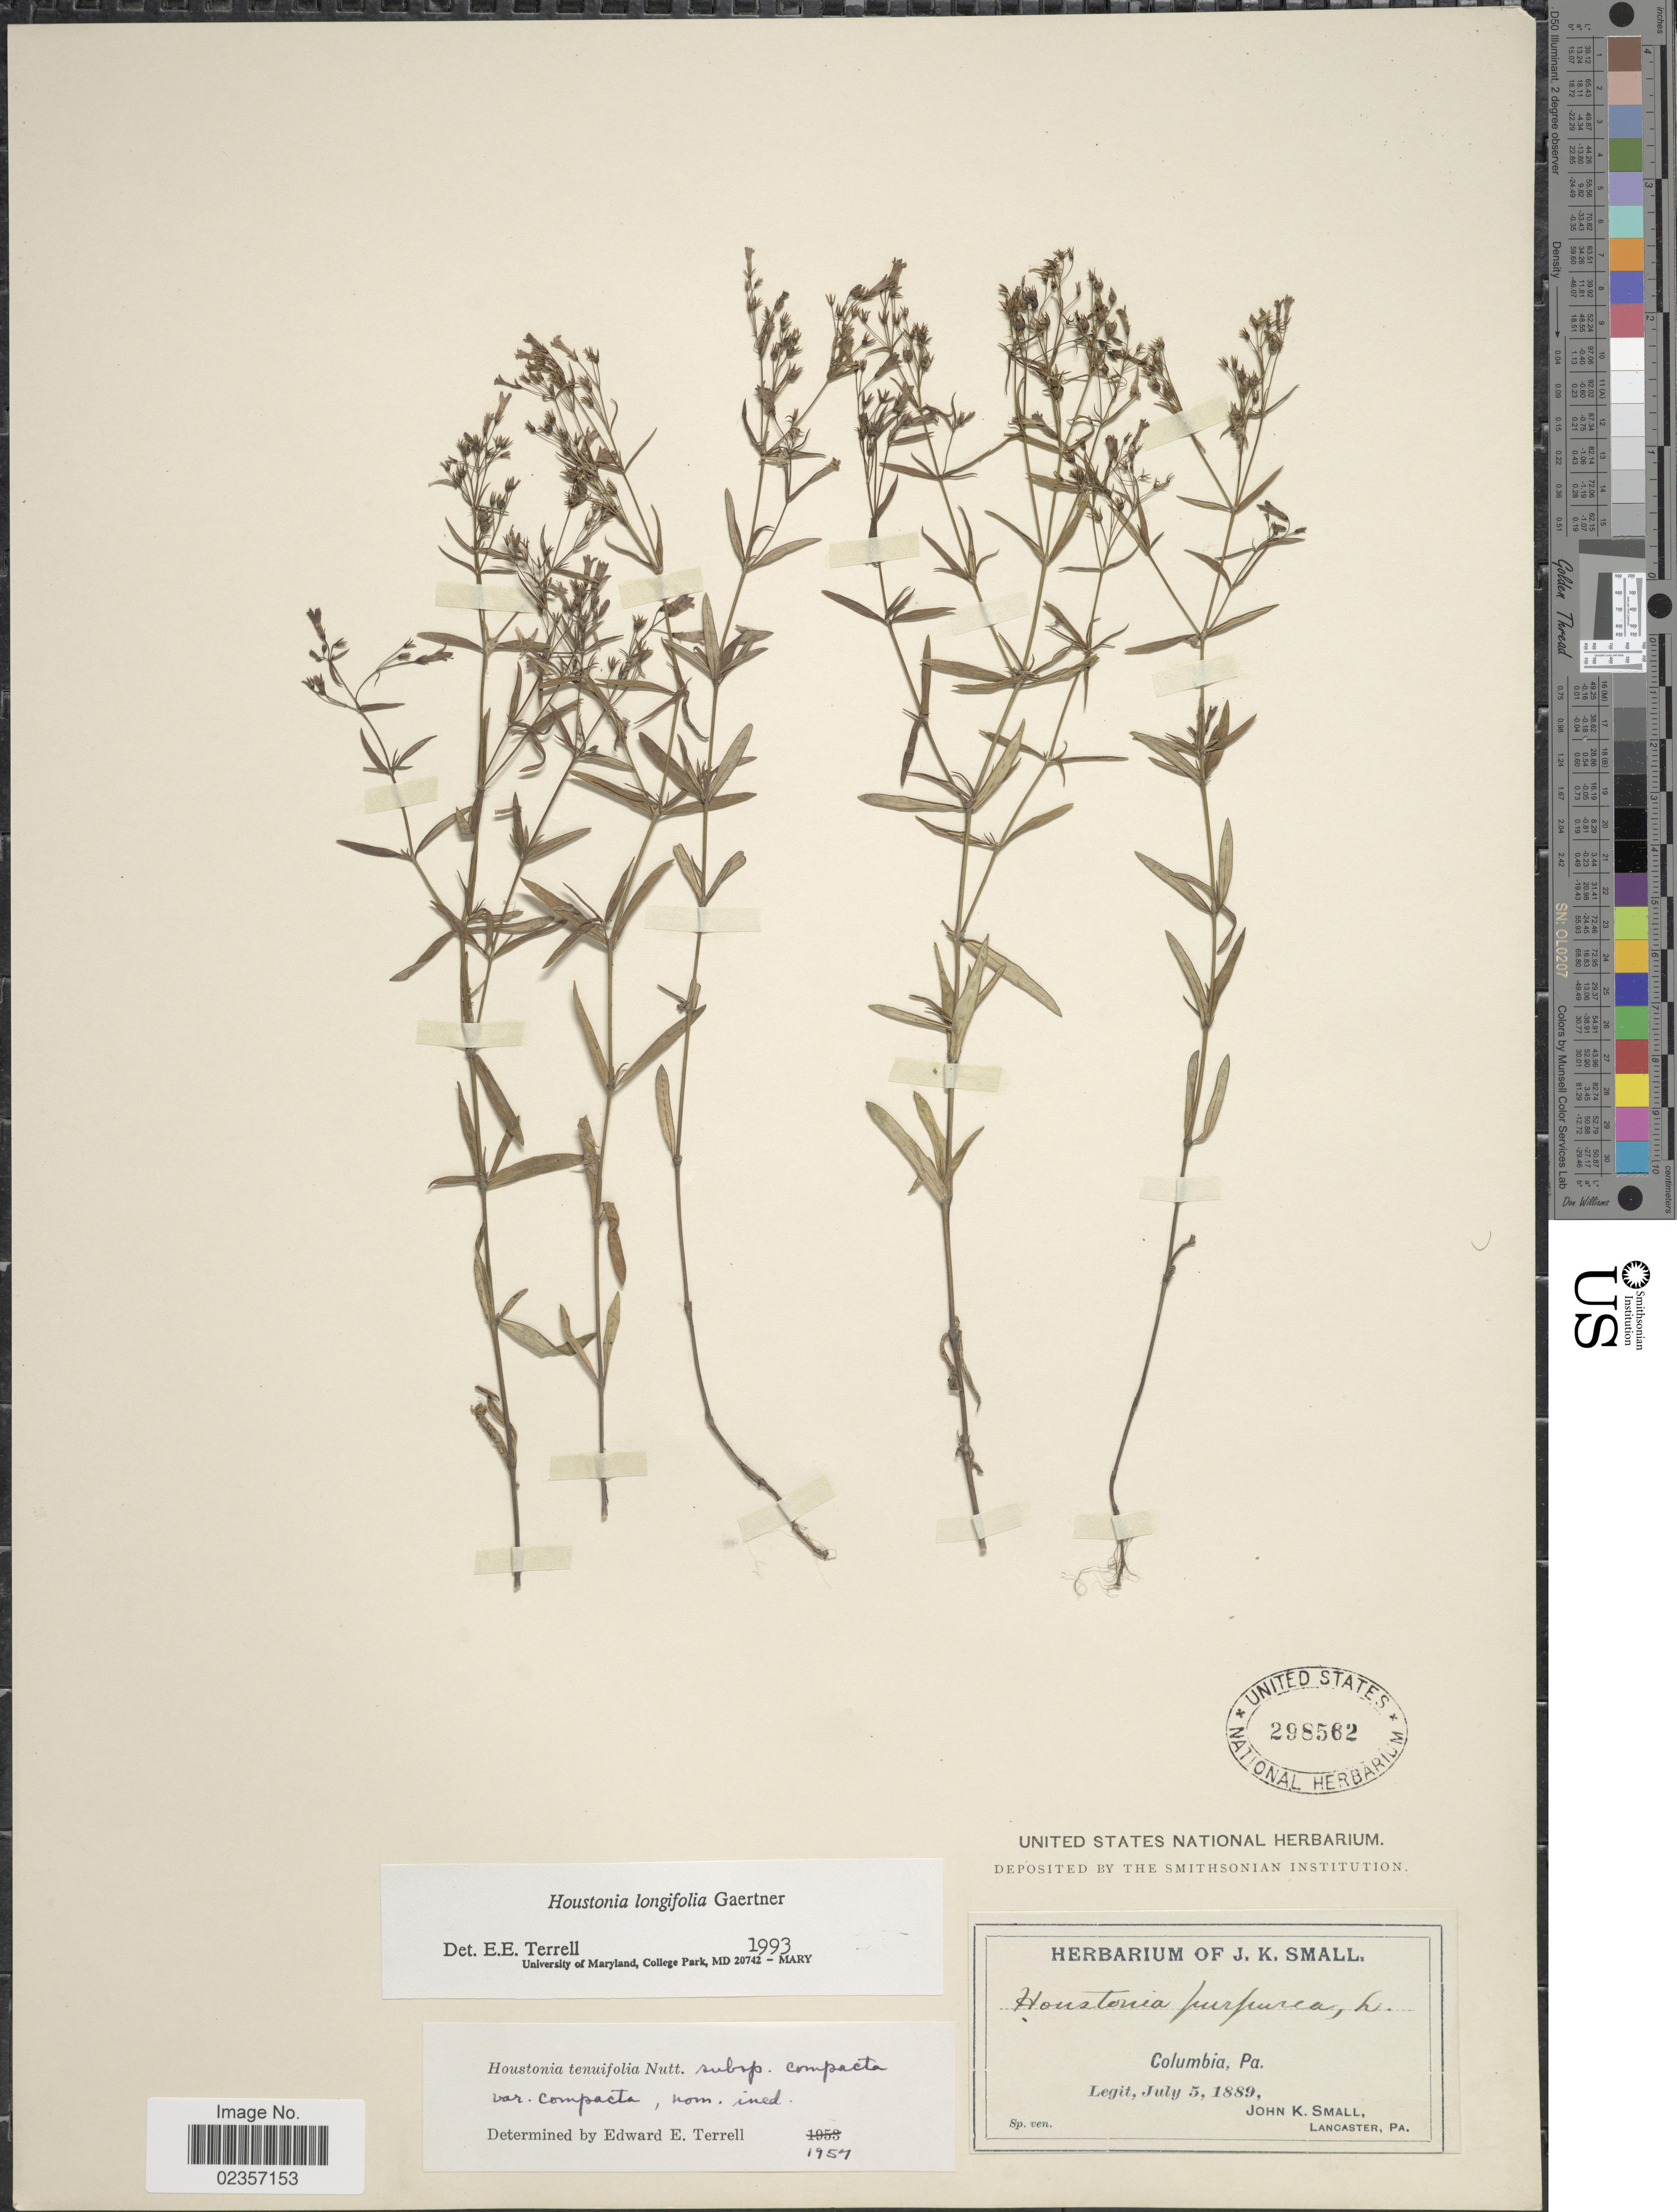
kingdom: Plantae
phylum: Tracheophyta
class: Magnoliopsida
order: Gentianales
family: Rubiaceae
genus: Houstonia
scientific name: Houstonia longifolia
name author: Gaertn.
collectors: J. K. Small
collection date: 1889-07-05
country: United States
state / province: Pennsylvania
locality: Columbia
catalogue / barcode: US 298562